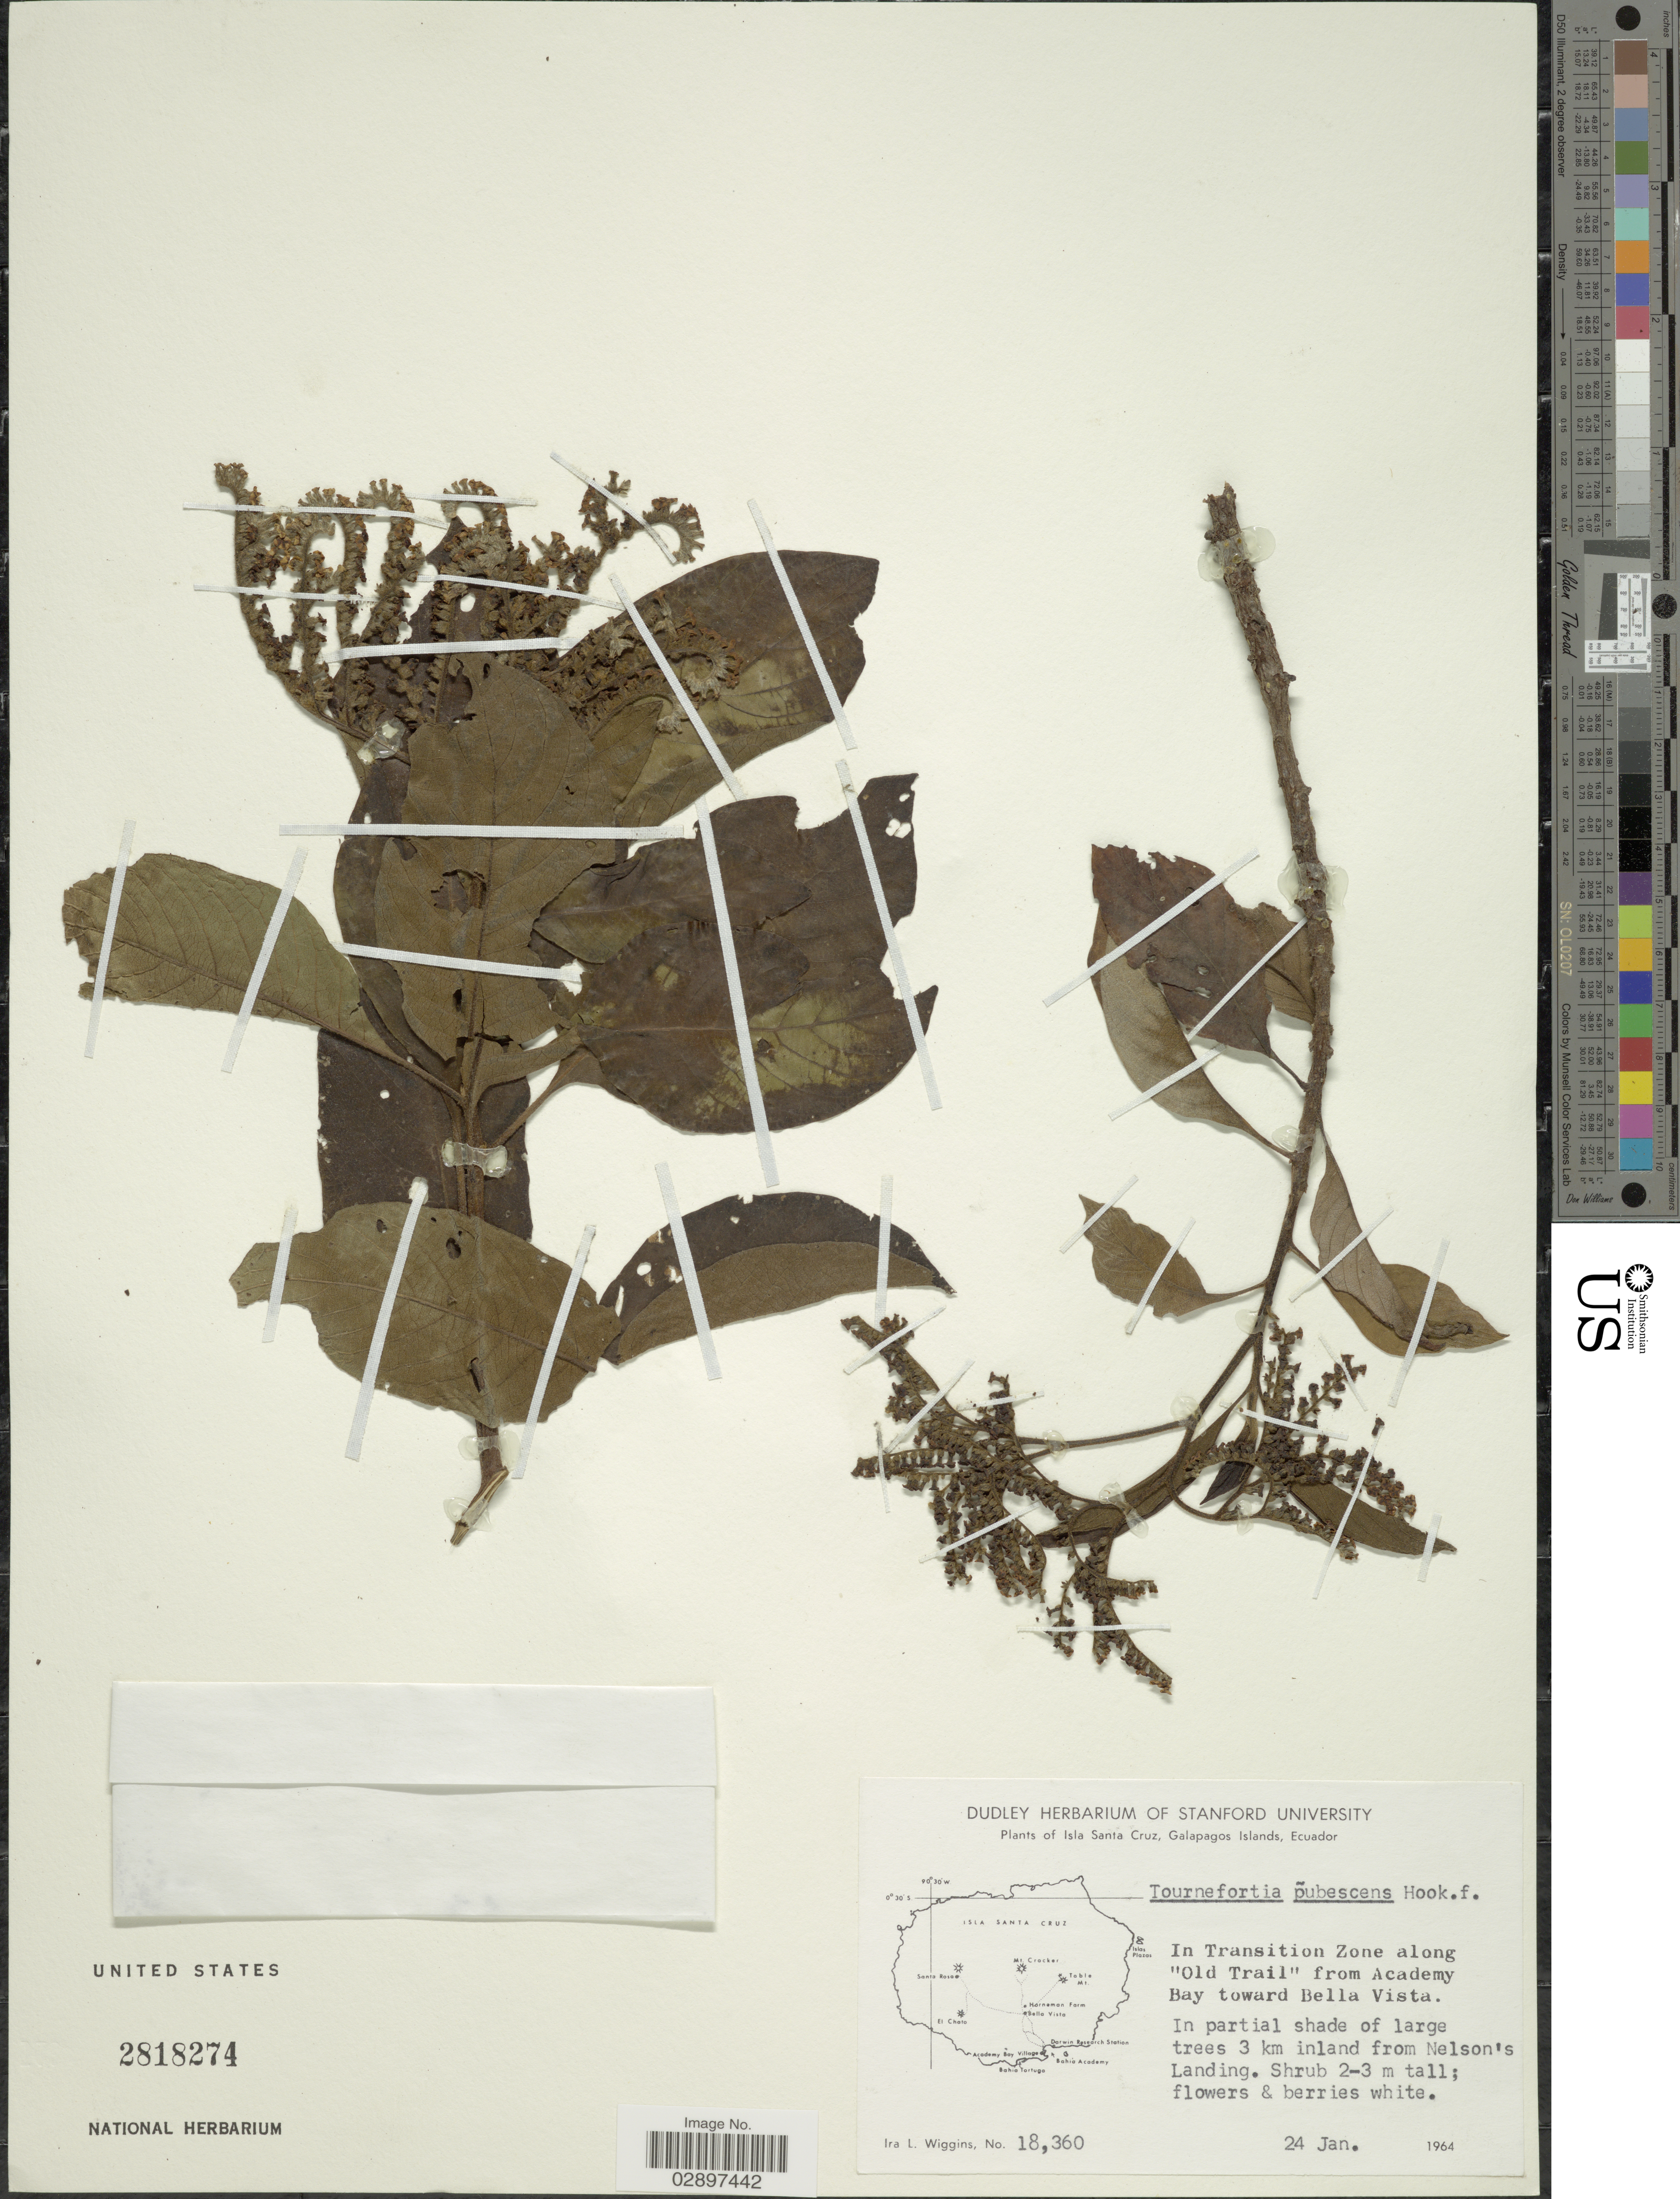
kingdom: Plantae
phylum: Tracheophyta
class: Magnoliopsida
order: Boraginales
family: Heliotropiaceae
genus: Tournefortia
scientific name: Tournefortia pubescens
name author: Hook. f.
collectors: I. L. Wiggins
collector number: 18360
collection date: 1964-01-24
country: Ecuador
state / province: Colón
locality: Isla Santa Cruz, Galapagos Islands. In Transition Zone along "Old Trail" from Academy Bay toward Bella Vista.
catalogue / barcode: US 2818274